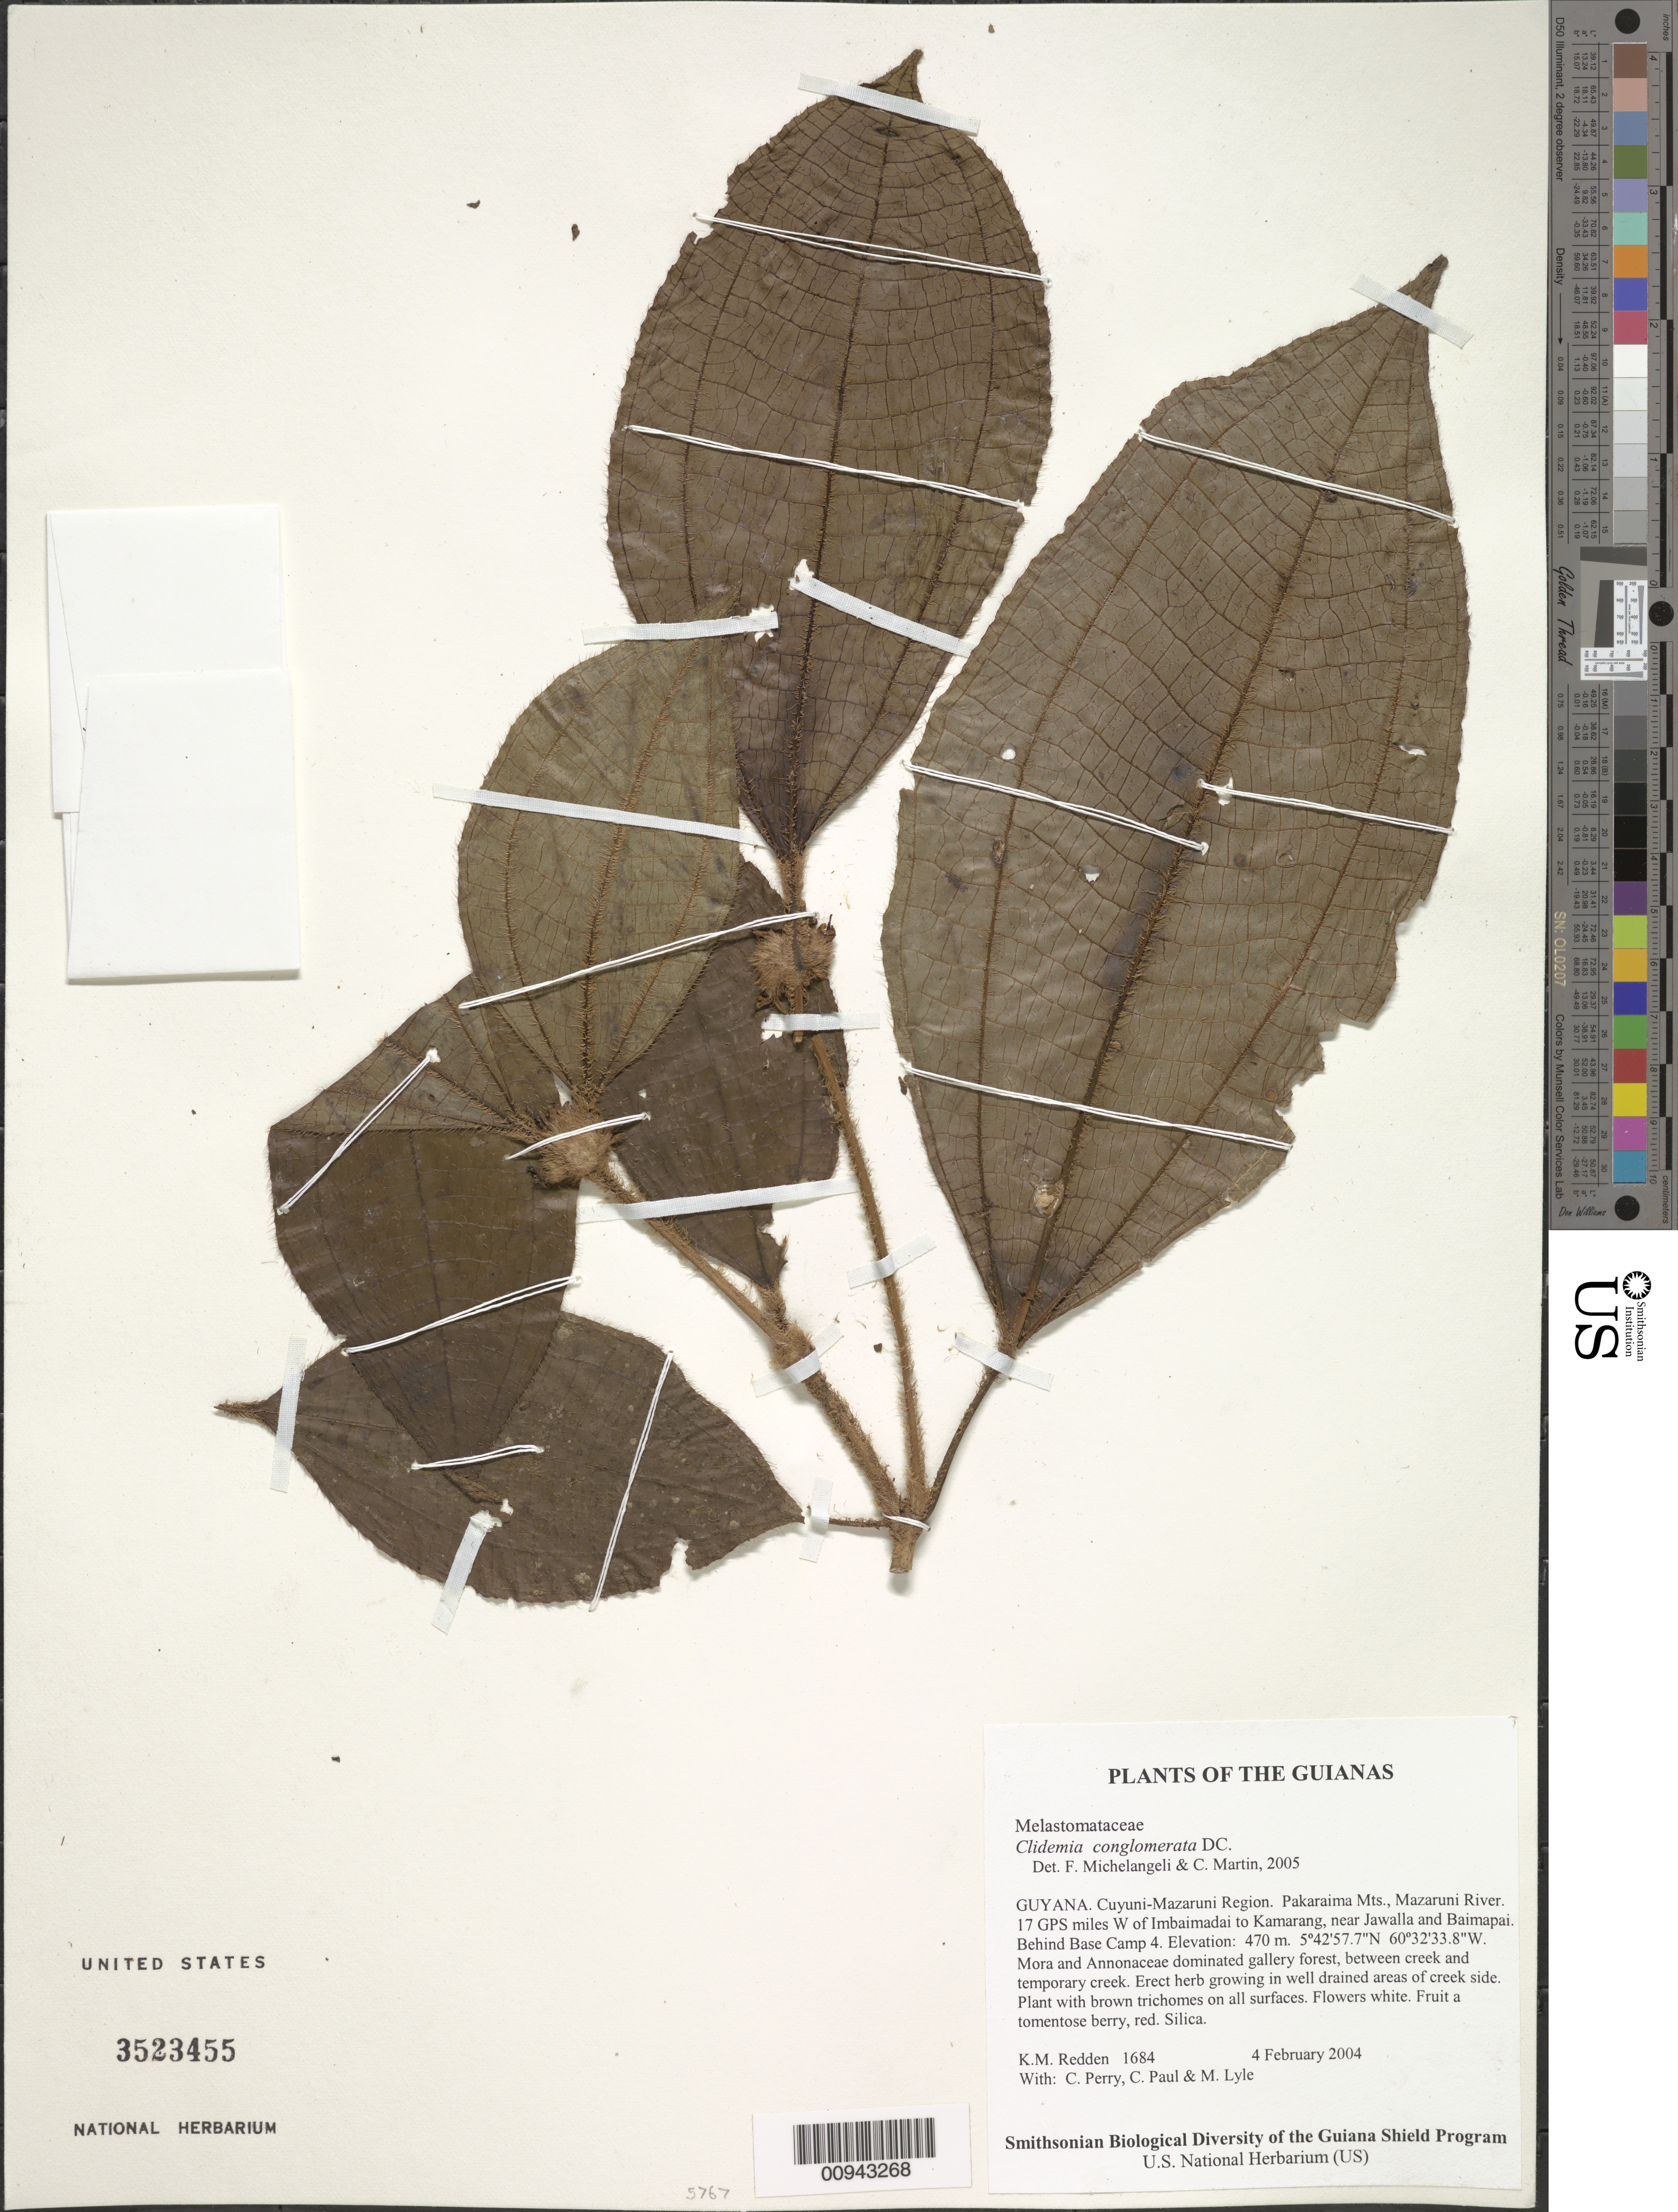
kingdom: Plantae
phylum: Tracheophyta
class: Magnoliopsida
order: Myrtales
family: Melastomataceae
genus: Clidemia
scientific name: Clidemia conglomerata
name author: DC.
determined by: Michelangeli, F. A.; Martin, C.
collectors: K. M. Redden, C. Perry, C. Paul & M. Lyle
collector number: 1684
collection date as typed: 4 February 2004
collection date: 2004-02-04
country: Guyana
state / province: Cuyuni-Mazaruni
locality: Pakaraima Mts., Mazaruni River. 17 GPS miles W of Imbaimadai to Kamarang, near Jawalla and Baimapai. Behind Base Camp 4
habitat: Mora and Annonaceae dominated gallery forest, between creek and temporary creek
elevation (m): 470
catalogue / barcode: US 3523455